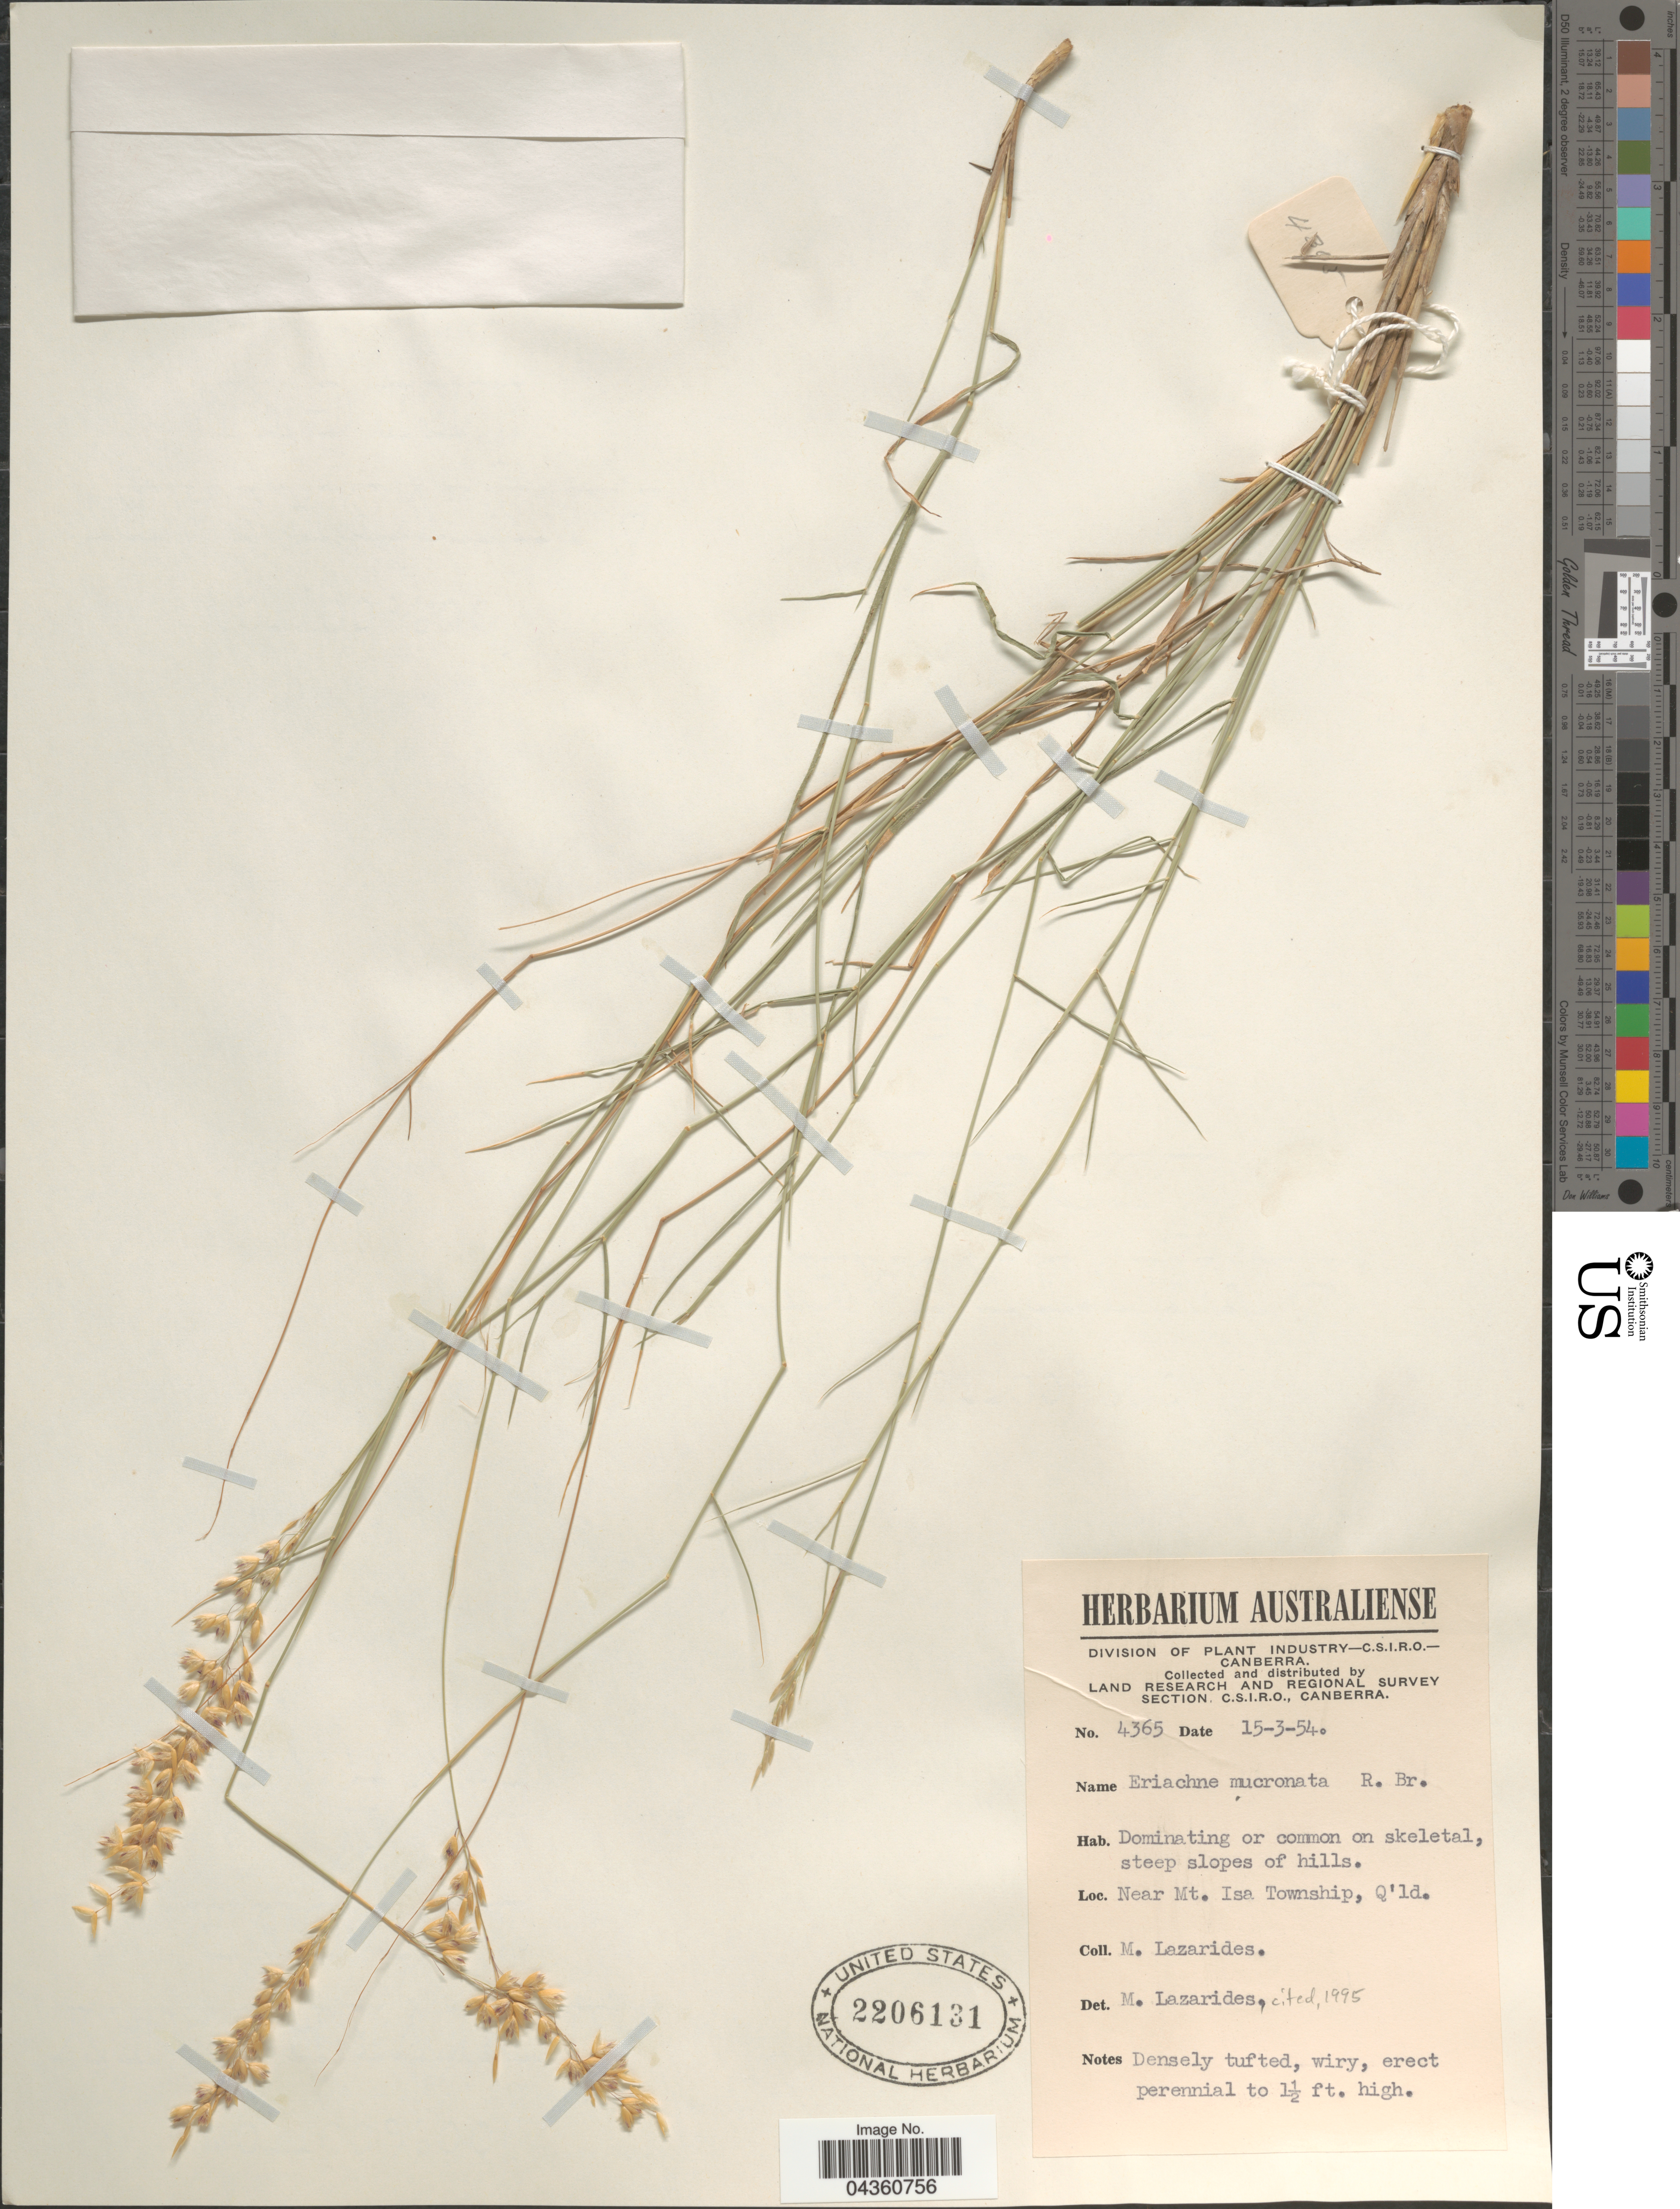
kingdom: Plantae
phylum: Tracheophyta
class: Liliopsida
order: Poales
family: Poaceae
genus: Eriachne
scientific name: Eriachne mucronata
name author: R. Br.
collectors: M. Lazarides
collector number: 4365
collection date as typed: Transcribed d/m/y: 15/3/54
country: Australia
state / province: Queensland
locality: Land Research and Regional Survey Section. Near Mt. Isa Township.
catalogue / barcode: US 2206131